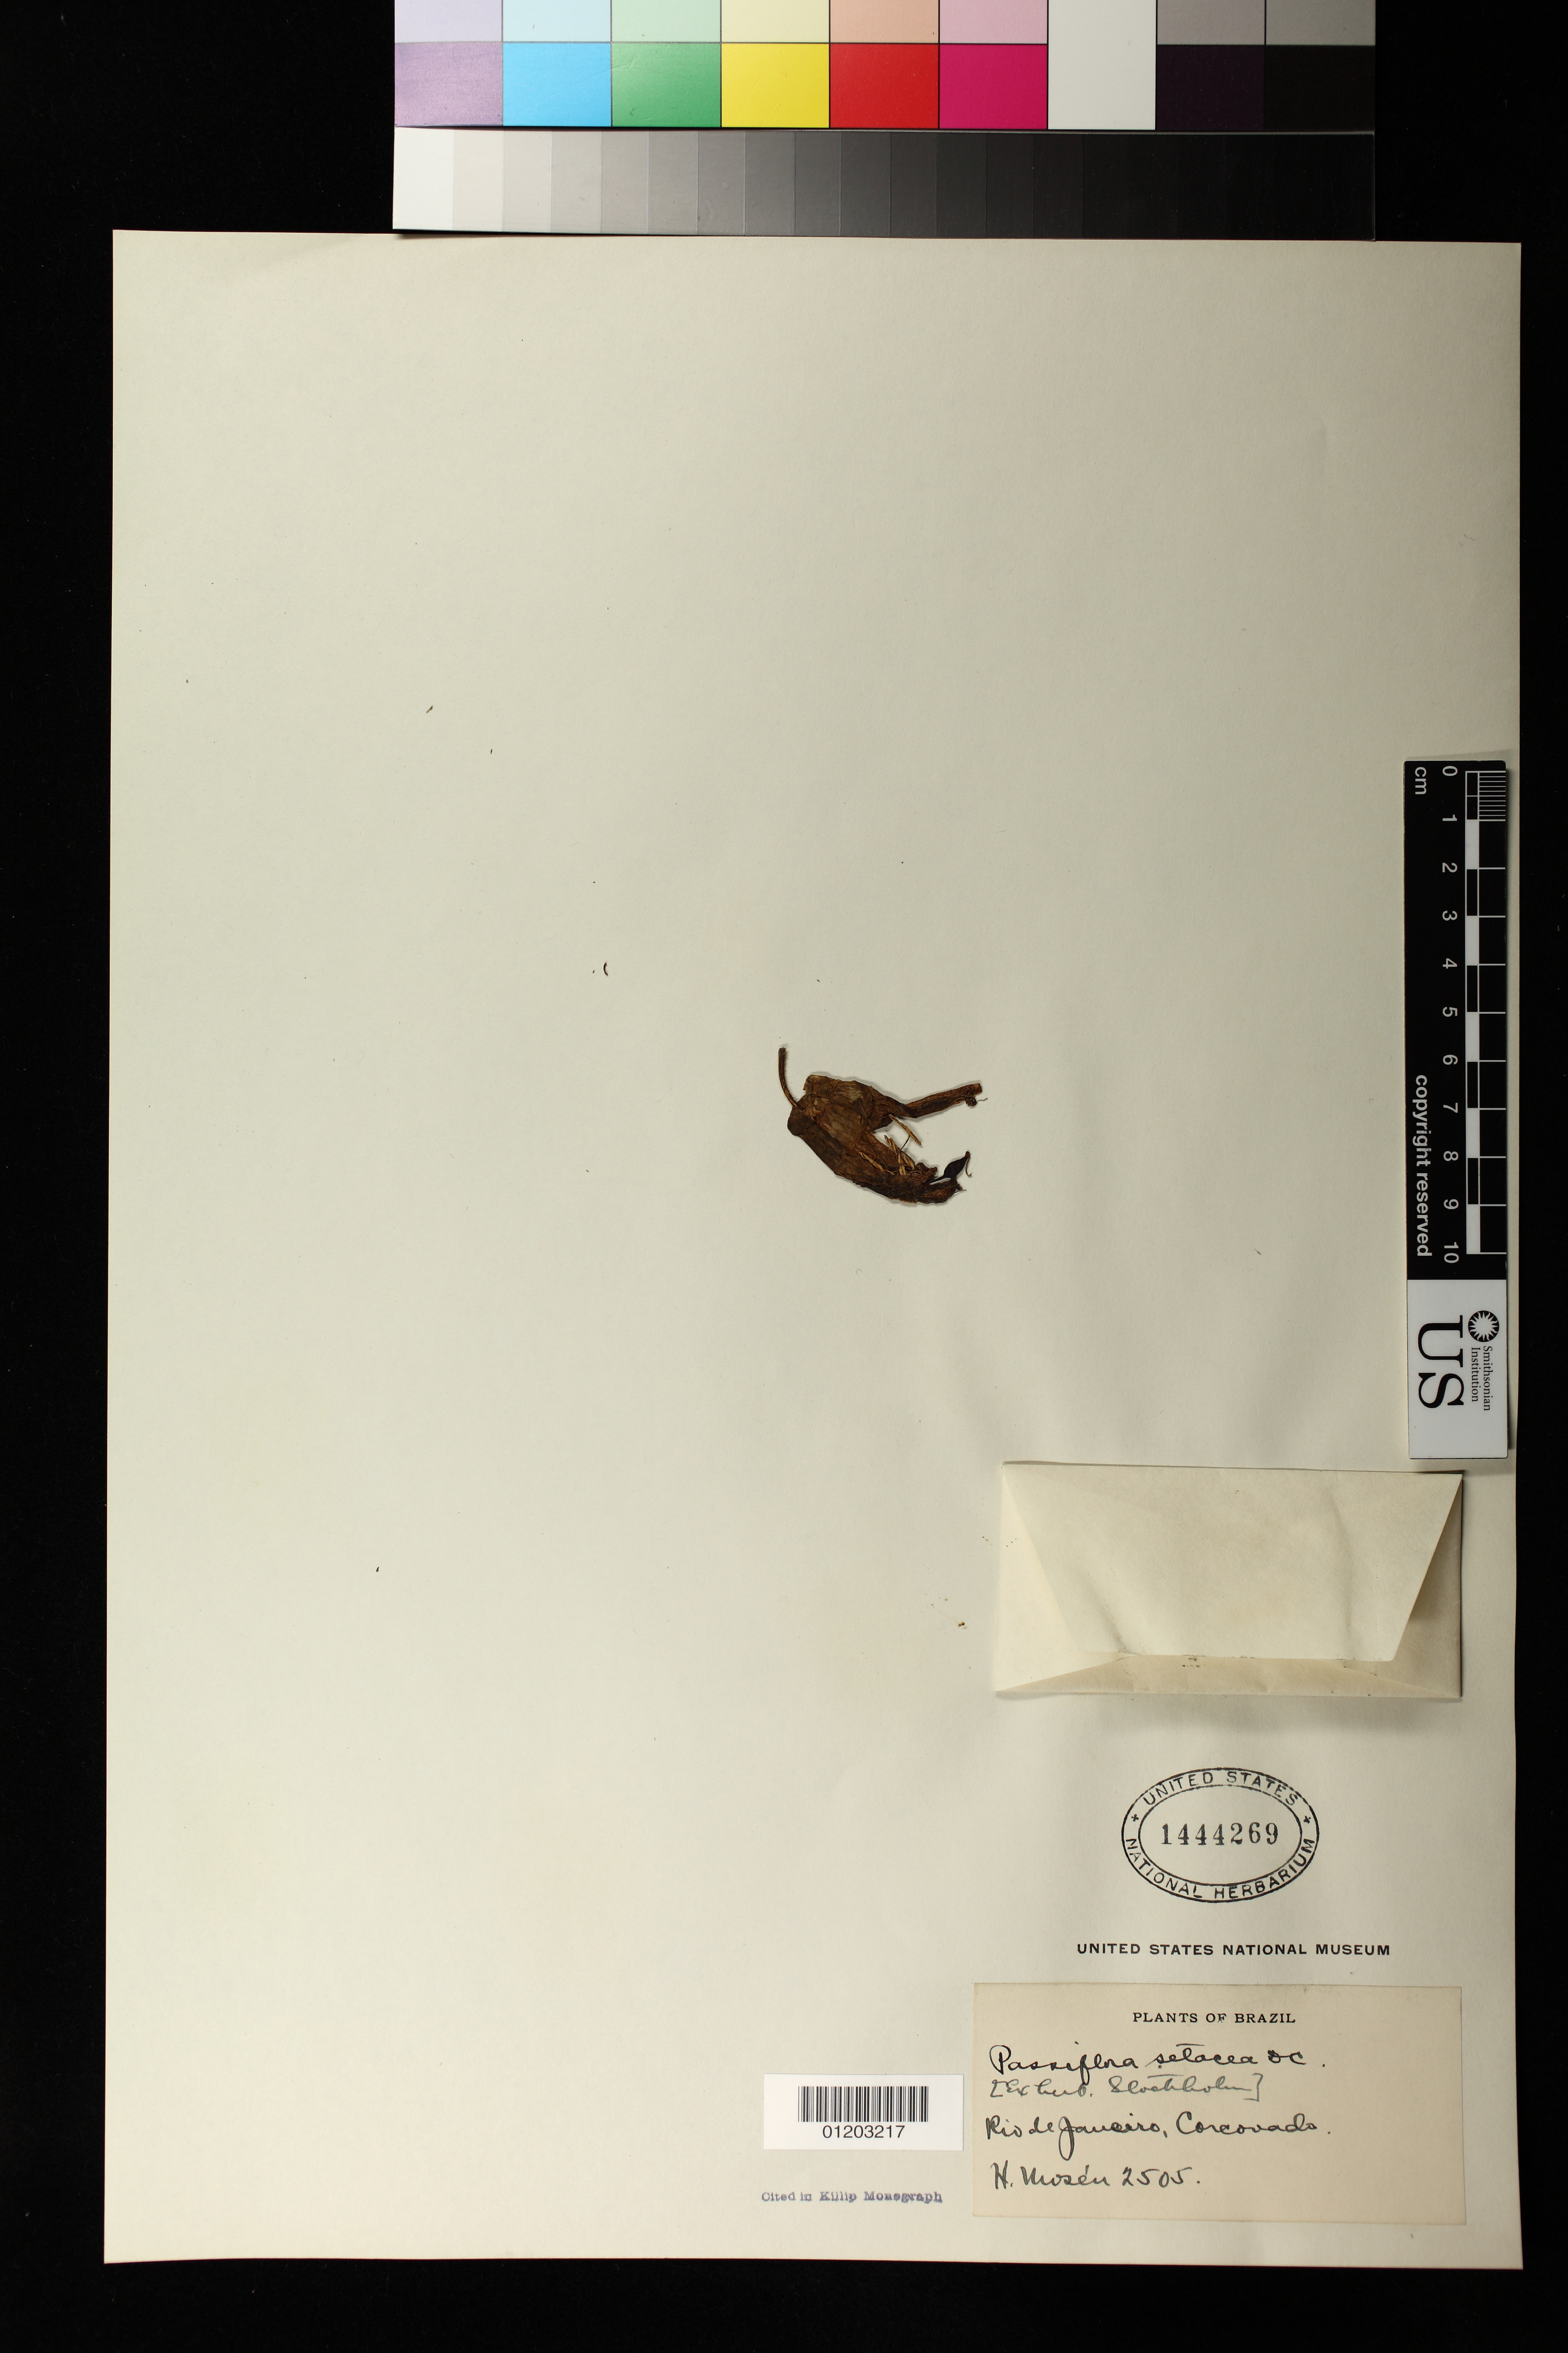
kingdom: Plantae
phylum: Tracheophyta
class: Magnoliopsida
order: Malpighiales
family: Passifloraceae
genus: Passiflora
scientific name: Passiflora setacea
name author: DC.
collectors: C. H. W. Mosén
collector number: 2505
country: Brazil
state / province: Rio de Janeiro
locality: Rio de Janeiro, Corcovado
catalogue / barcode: US 1444269